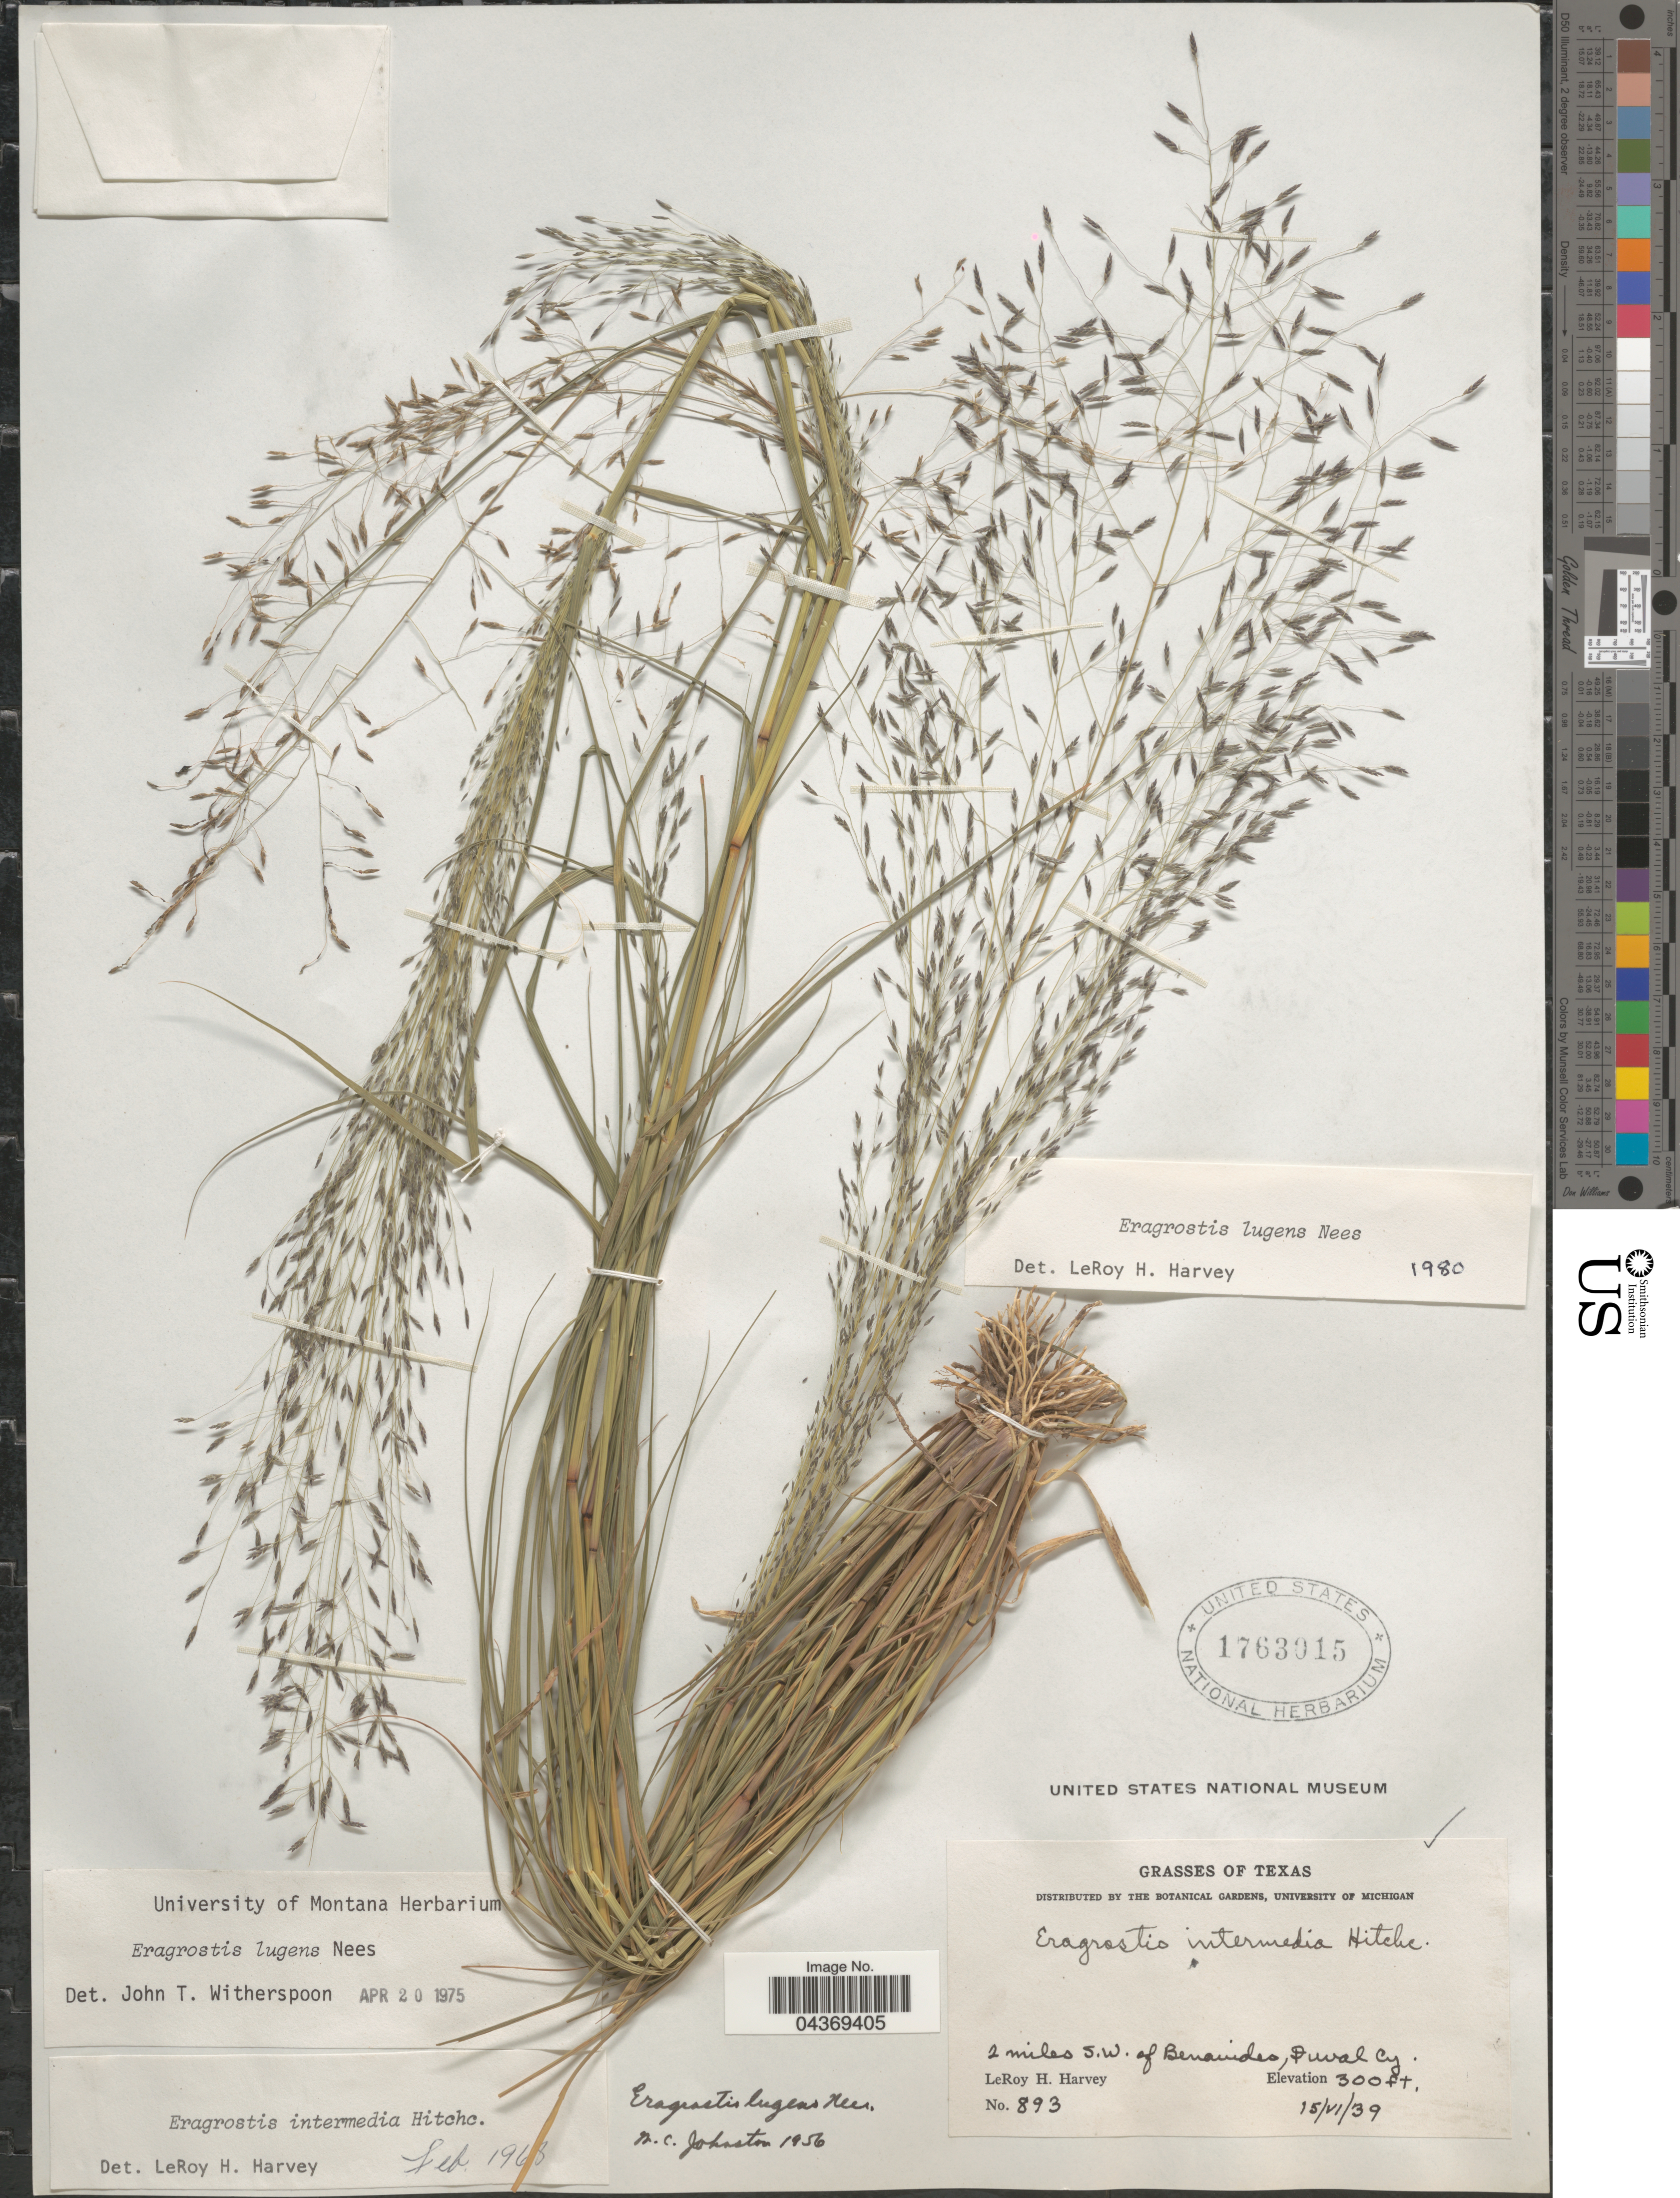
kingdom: Plantae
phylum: Tracheophyta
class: Liliopsida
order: Poales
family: Poaceae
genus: Eragrostis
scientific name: Eragrostis lugens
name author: Nees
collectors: L. H. Harvey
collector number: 893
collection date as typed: Transcribed d/m/y: 15/6/39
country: United States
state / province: Texas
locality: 2 miles S.W. of Benavides, Duval Cy.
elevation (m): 91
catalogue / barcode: US 1763015